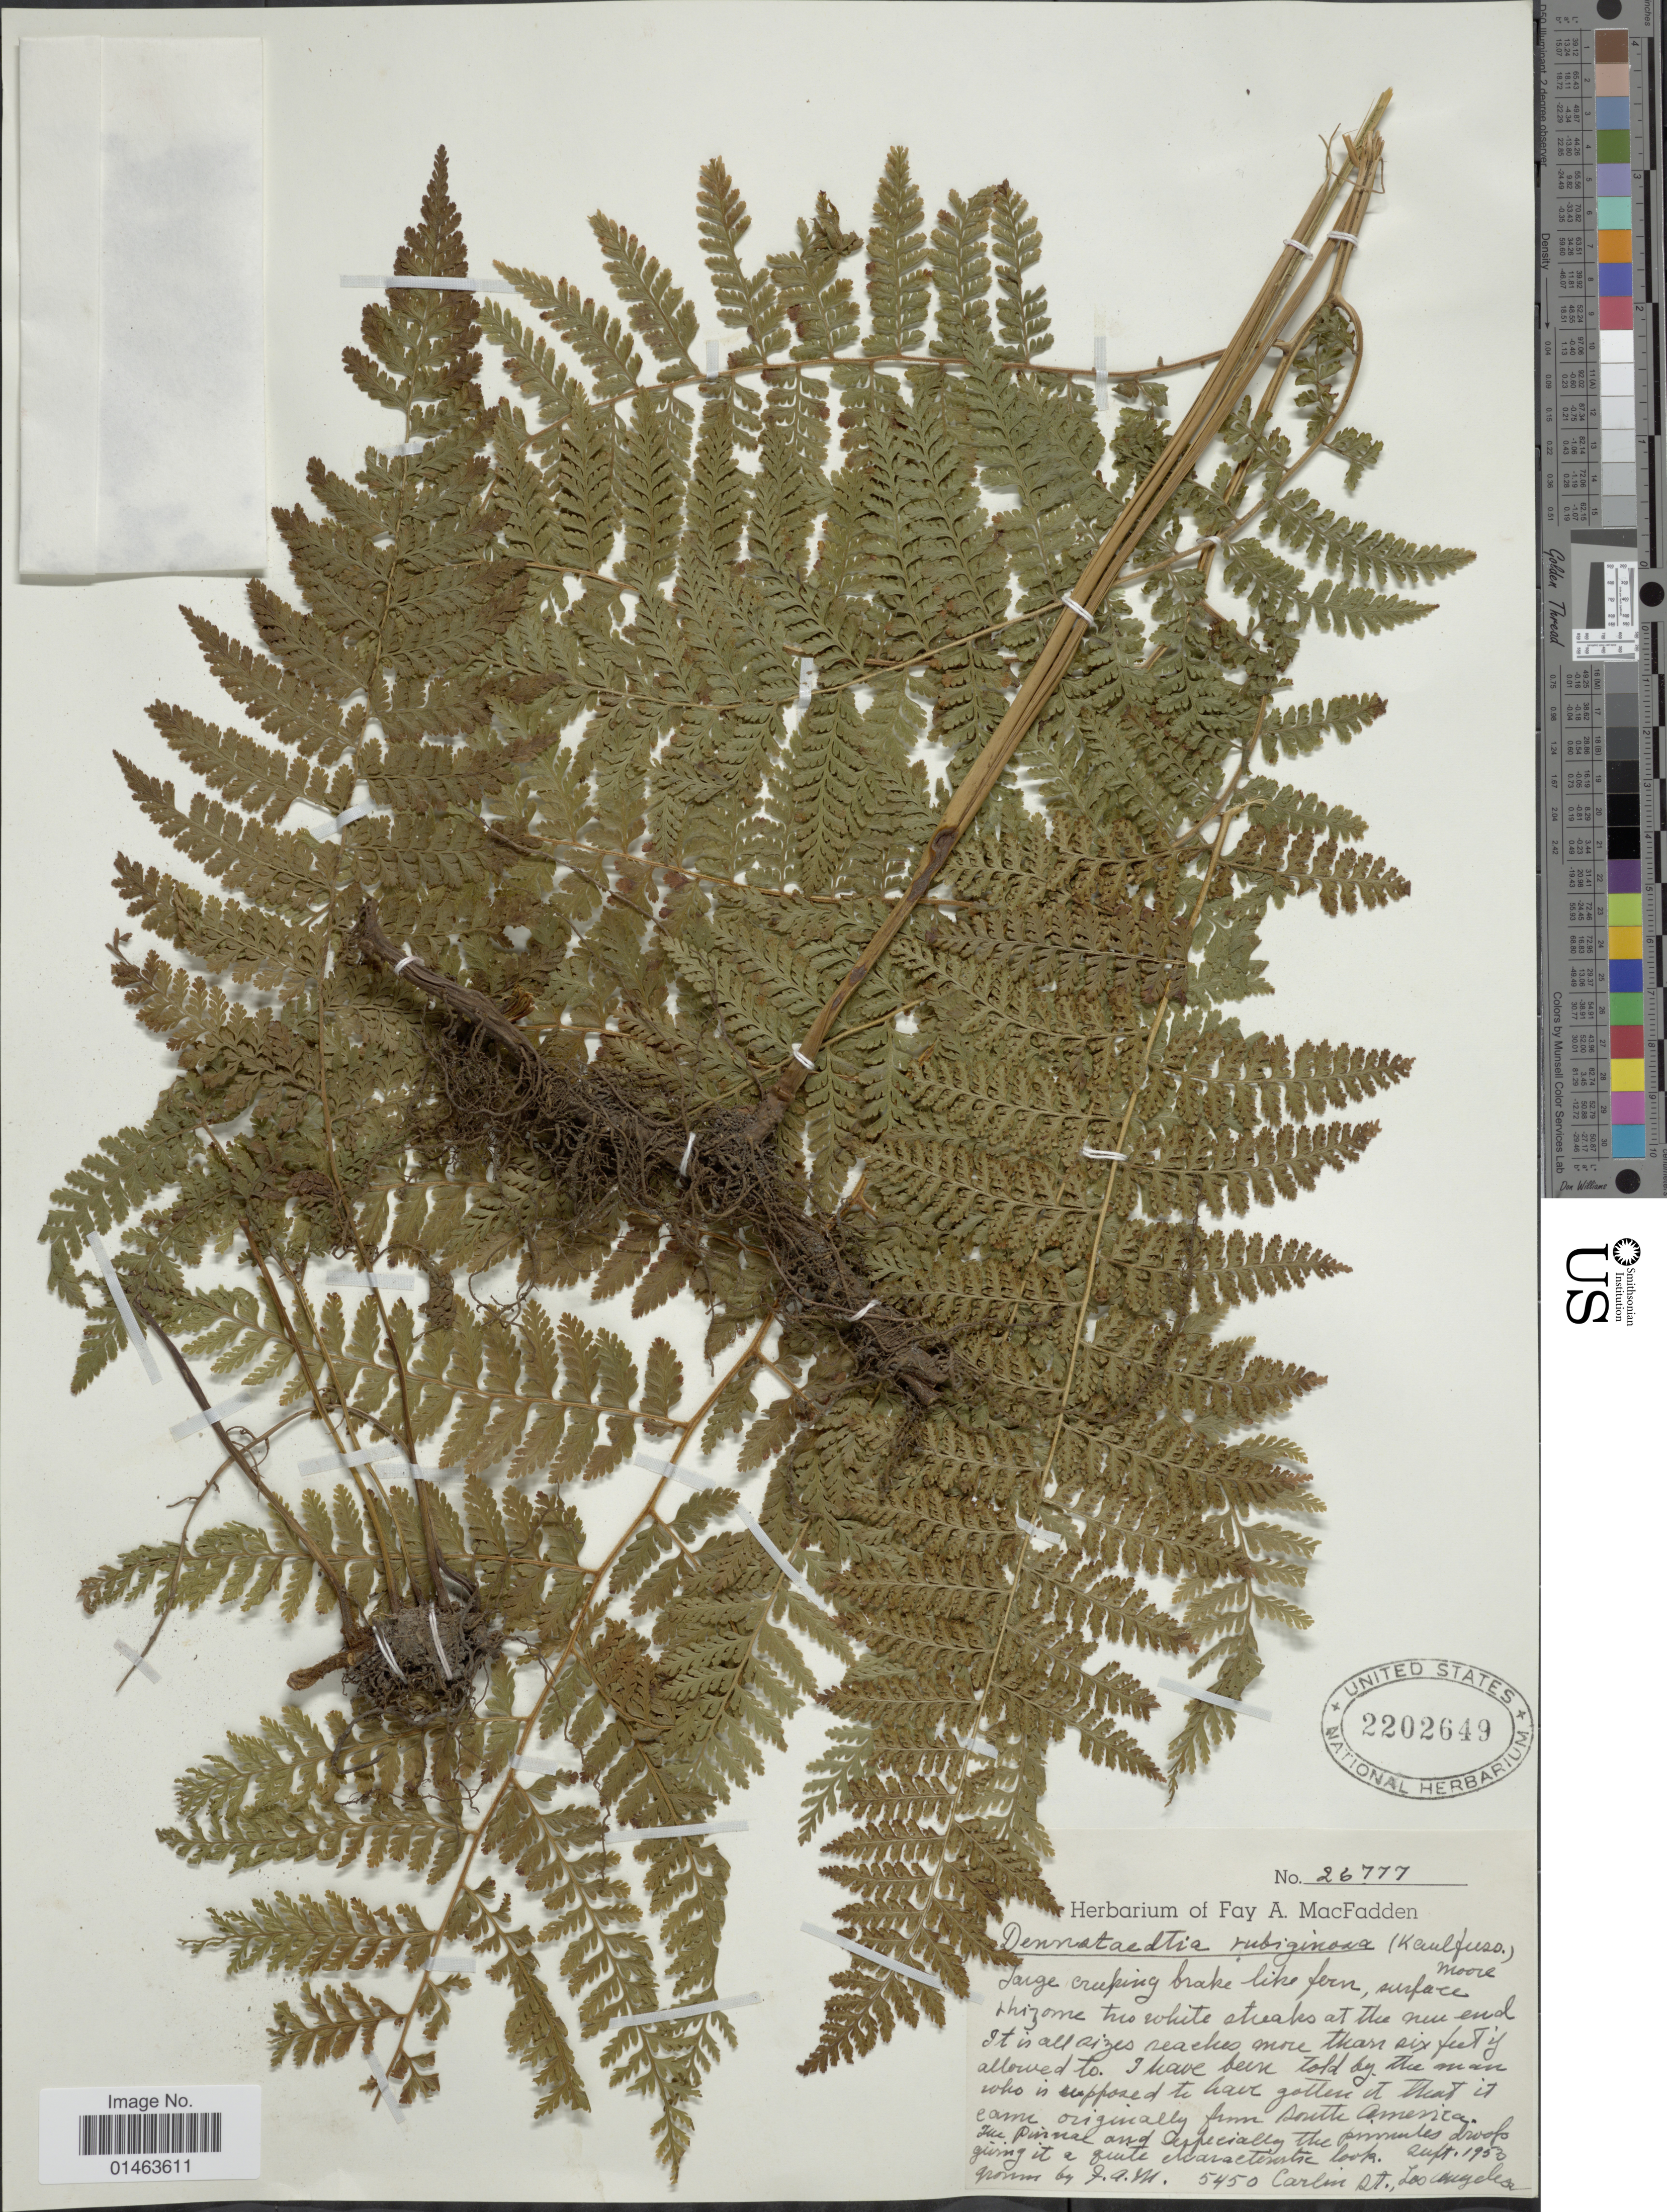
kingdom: Plantae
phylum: Tracheophyta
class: Polypodiopsida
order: Polypodiales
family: Dennstaedtiaceae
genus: Dennstaedtia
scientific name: Dennstaedtia cicutaria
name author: (Sw.) T. Moore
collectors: F. MacFadden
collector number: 26777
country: United States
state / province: California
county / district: Los Angeles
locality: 5450 Carlin St., Los Angeles, California.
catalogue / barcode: US 2202649